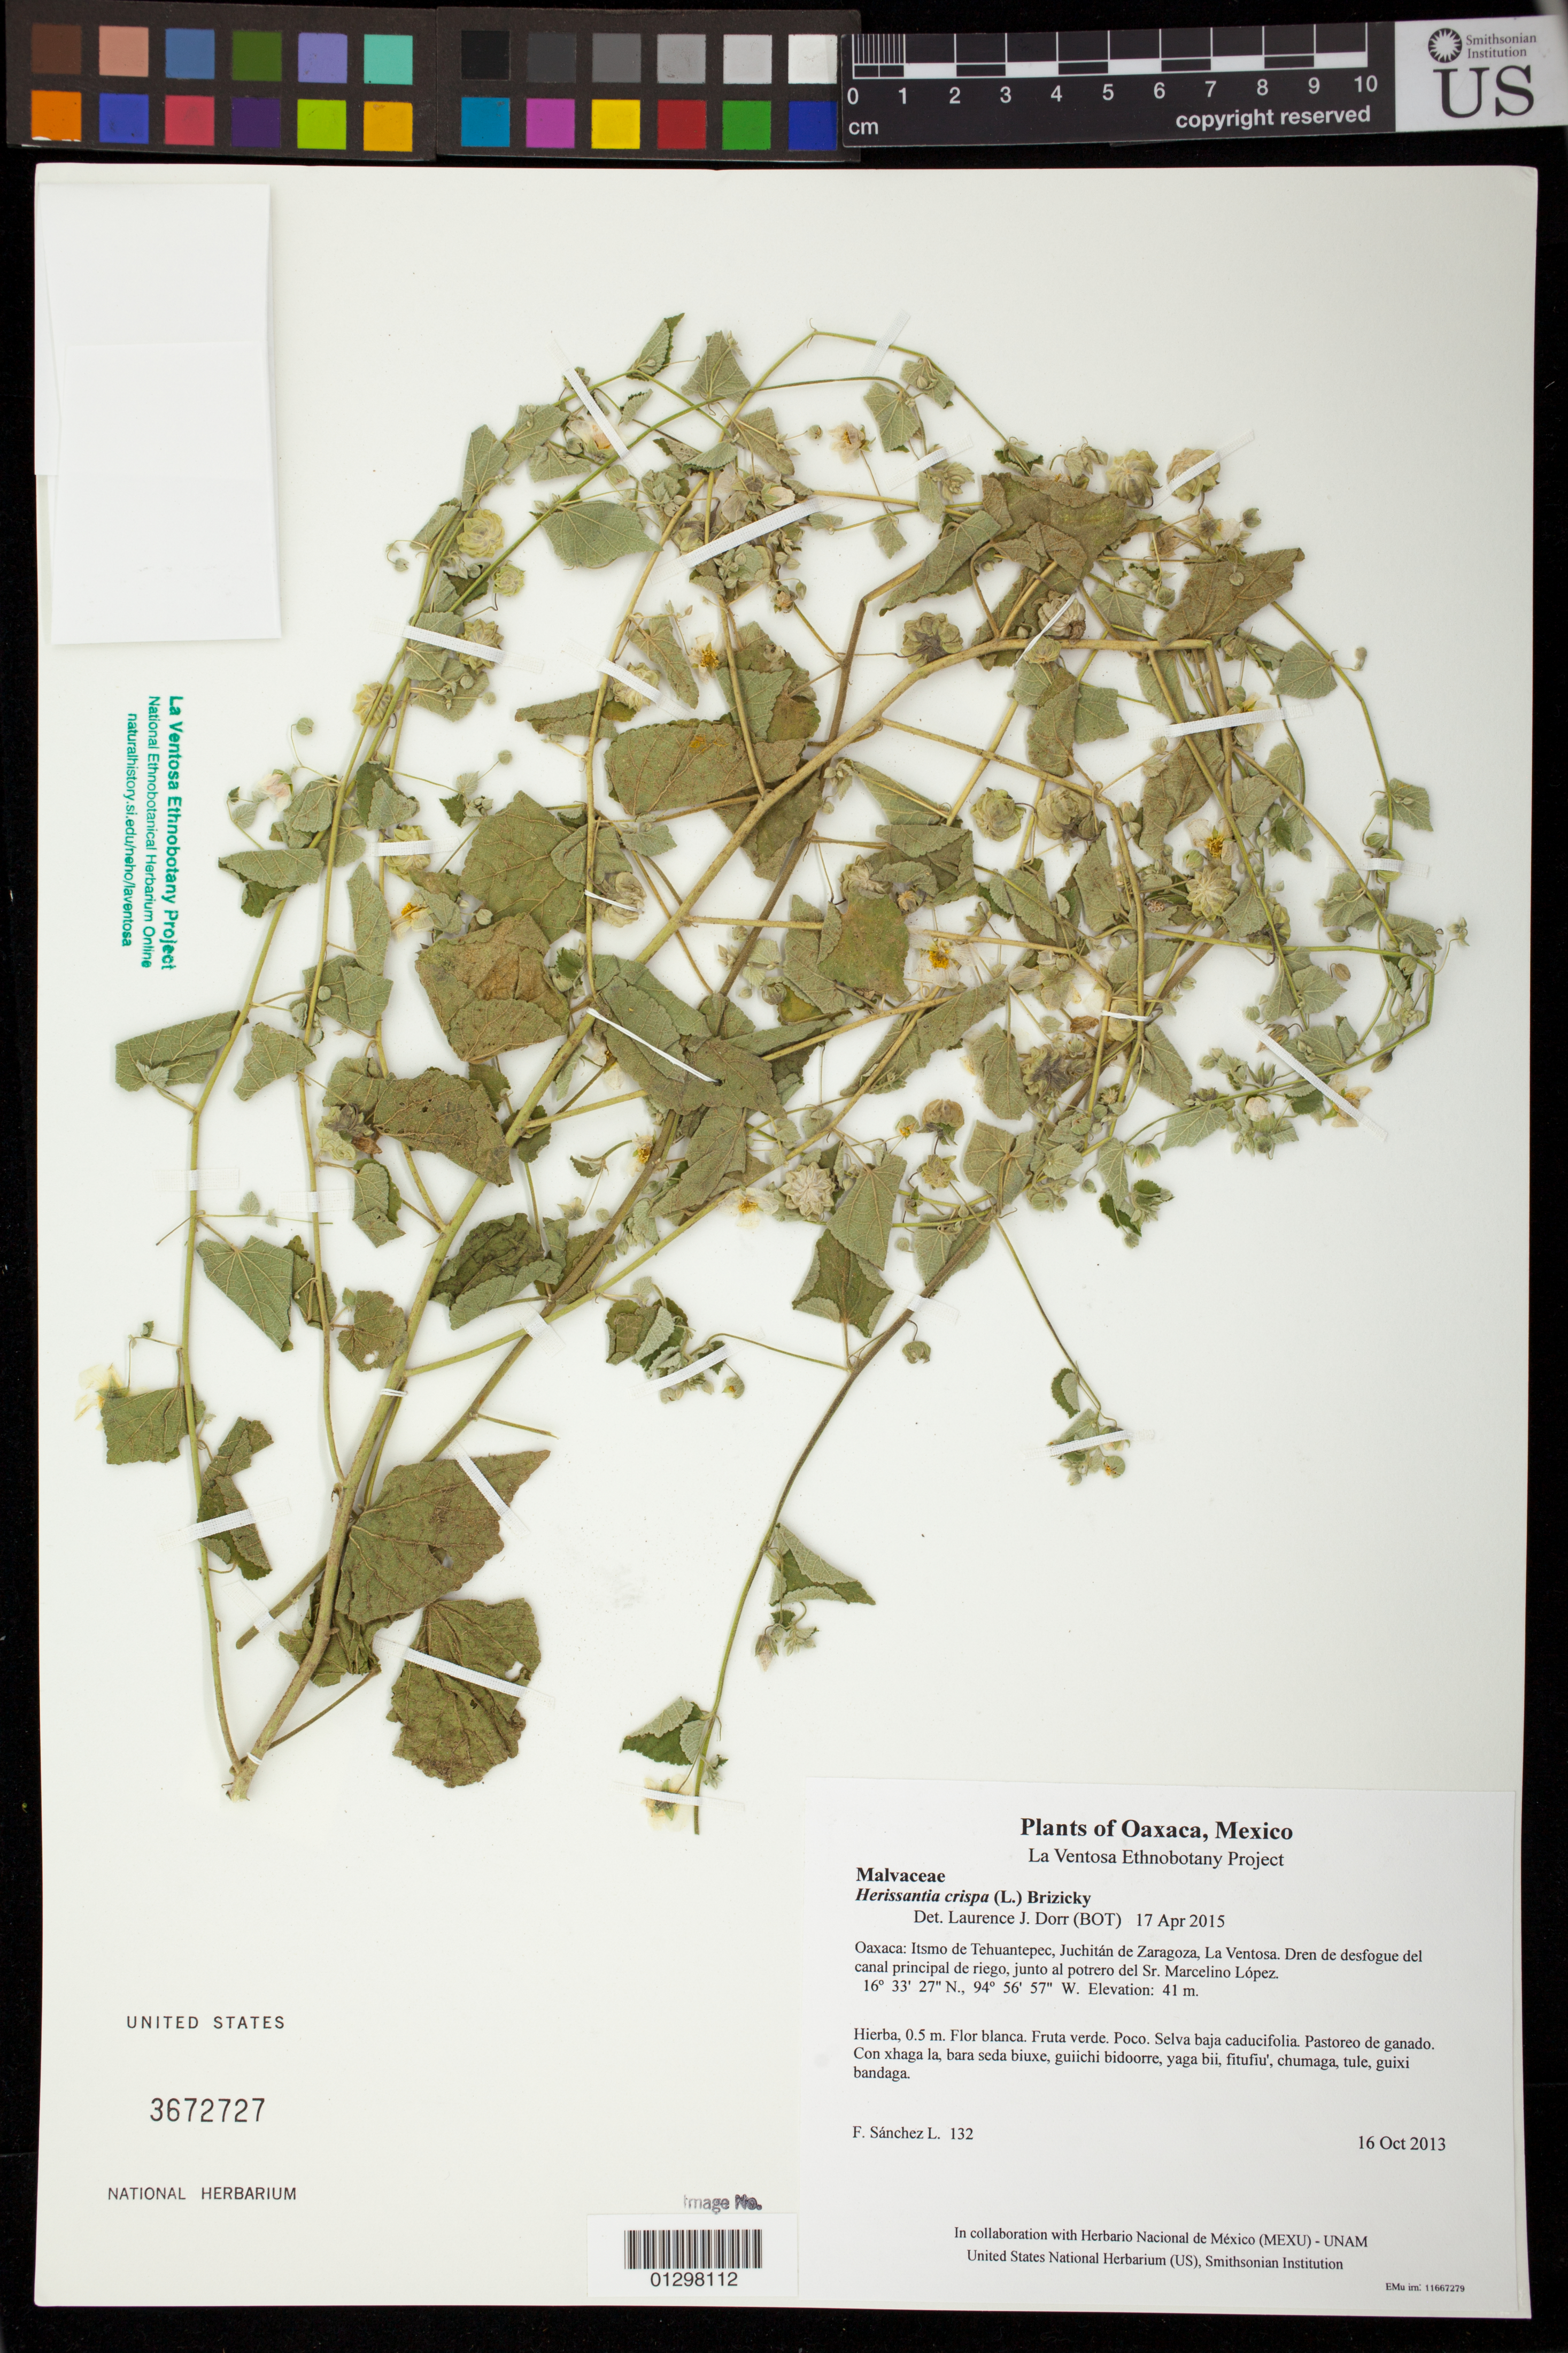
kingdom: Plantae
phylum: Tracheophyta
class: Magnoliopsida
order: Malvales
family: Malvaceae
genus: Herissantia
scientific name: Herissantia crispa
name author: (L.) Brizicky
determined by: Dorr, L. J., (BOT), Smithsonian Institution - National Museum of Natural History (UNITED STATES)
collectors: F. Sánchez L.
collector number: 132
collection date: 2013-10-16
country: Mexico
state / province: Oaxaca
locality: Itsmo de Tehuantepec, Juchitán de Zaragoza, La Ventosa. Dren de desfogue del canal principal de riego, junto al potrero del Sr. Marcelino López.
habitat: Selva baja caducifolia. Pastoreo de ganado.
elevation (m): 41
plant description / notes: MEXU, US; Guixi bandaga. 0.5 m. Guie' naquichi'. Cuaananaxhi naga'. Caadxi.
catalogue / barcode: US 3672727